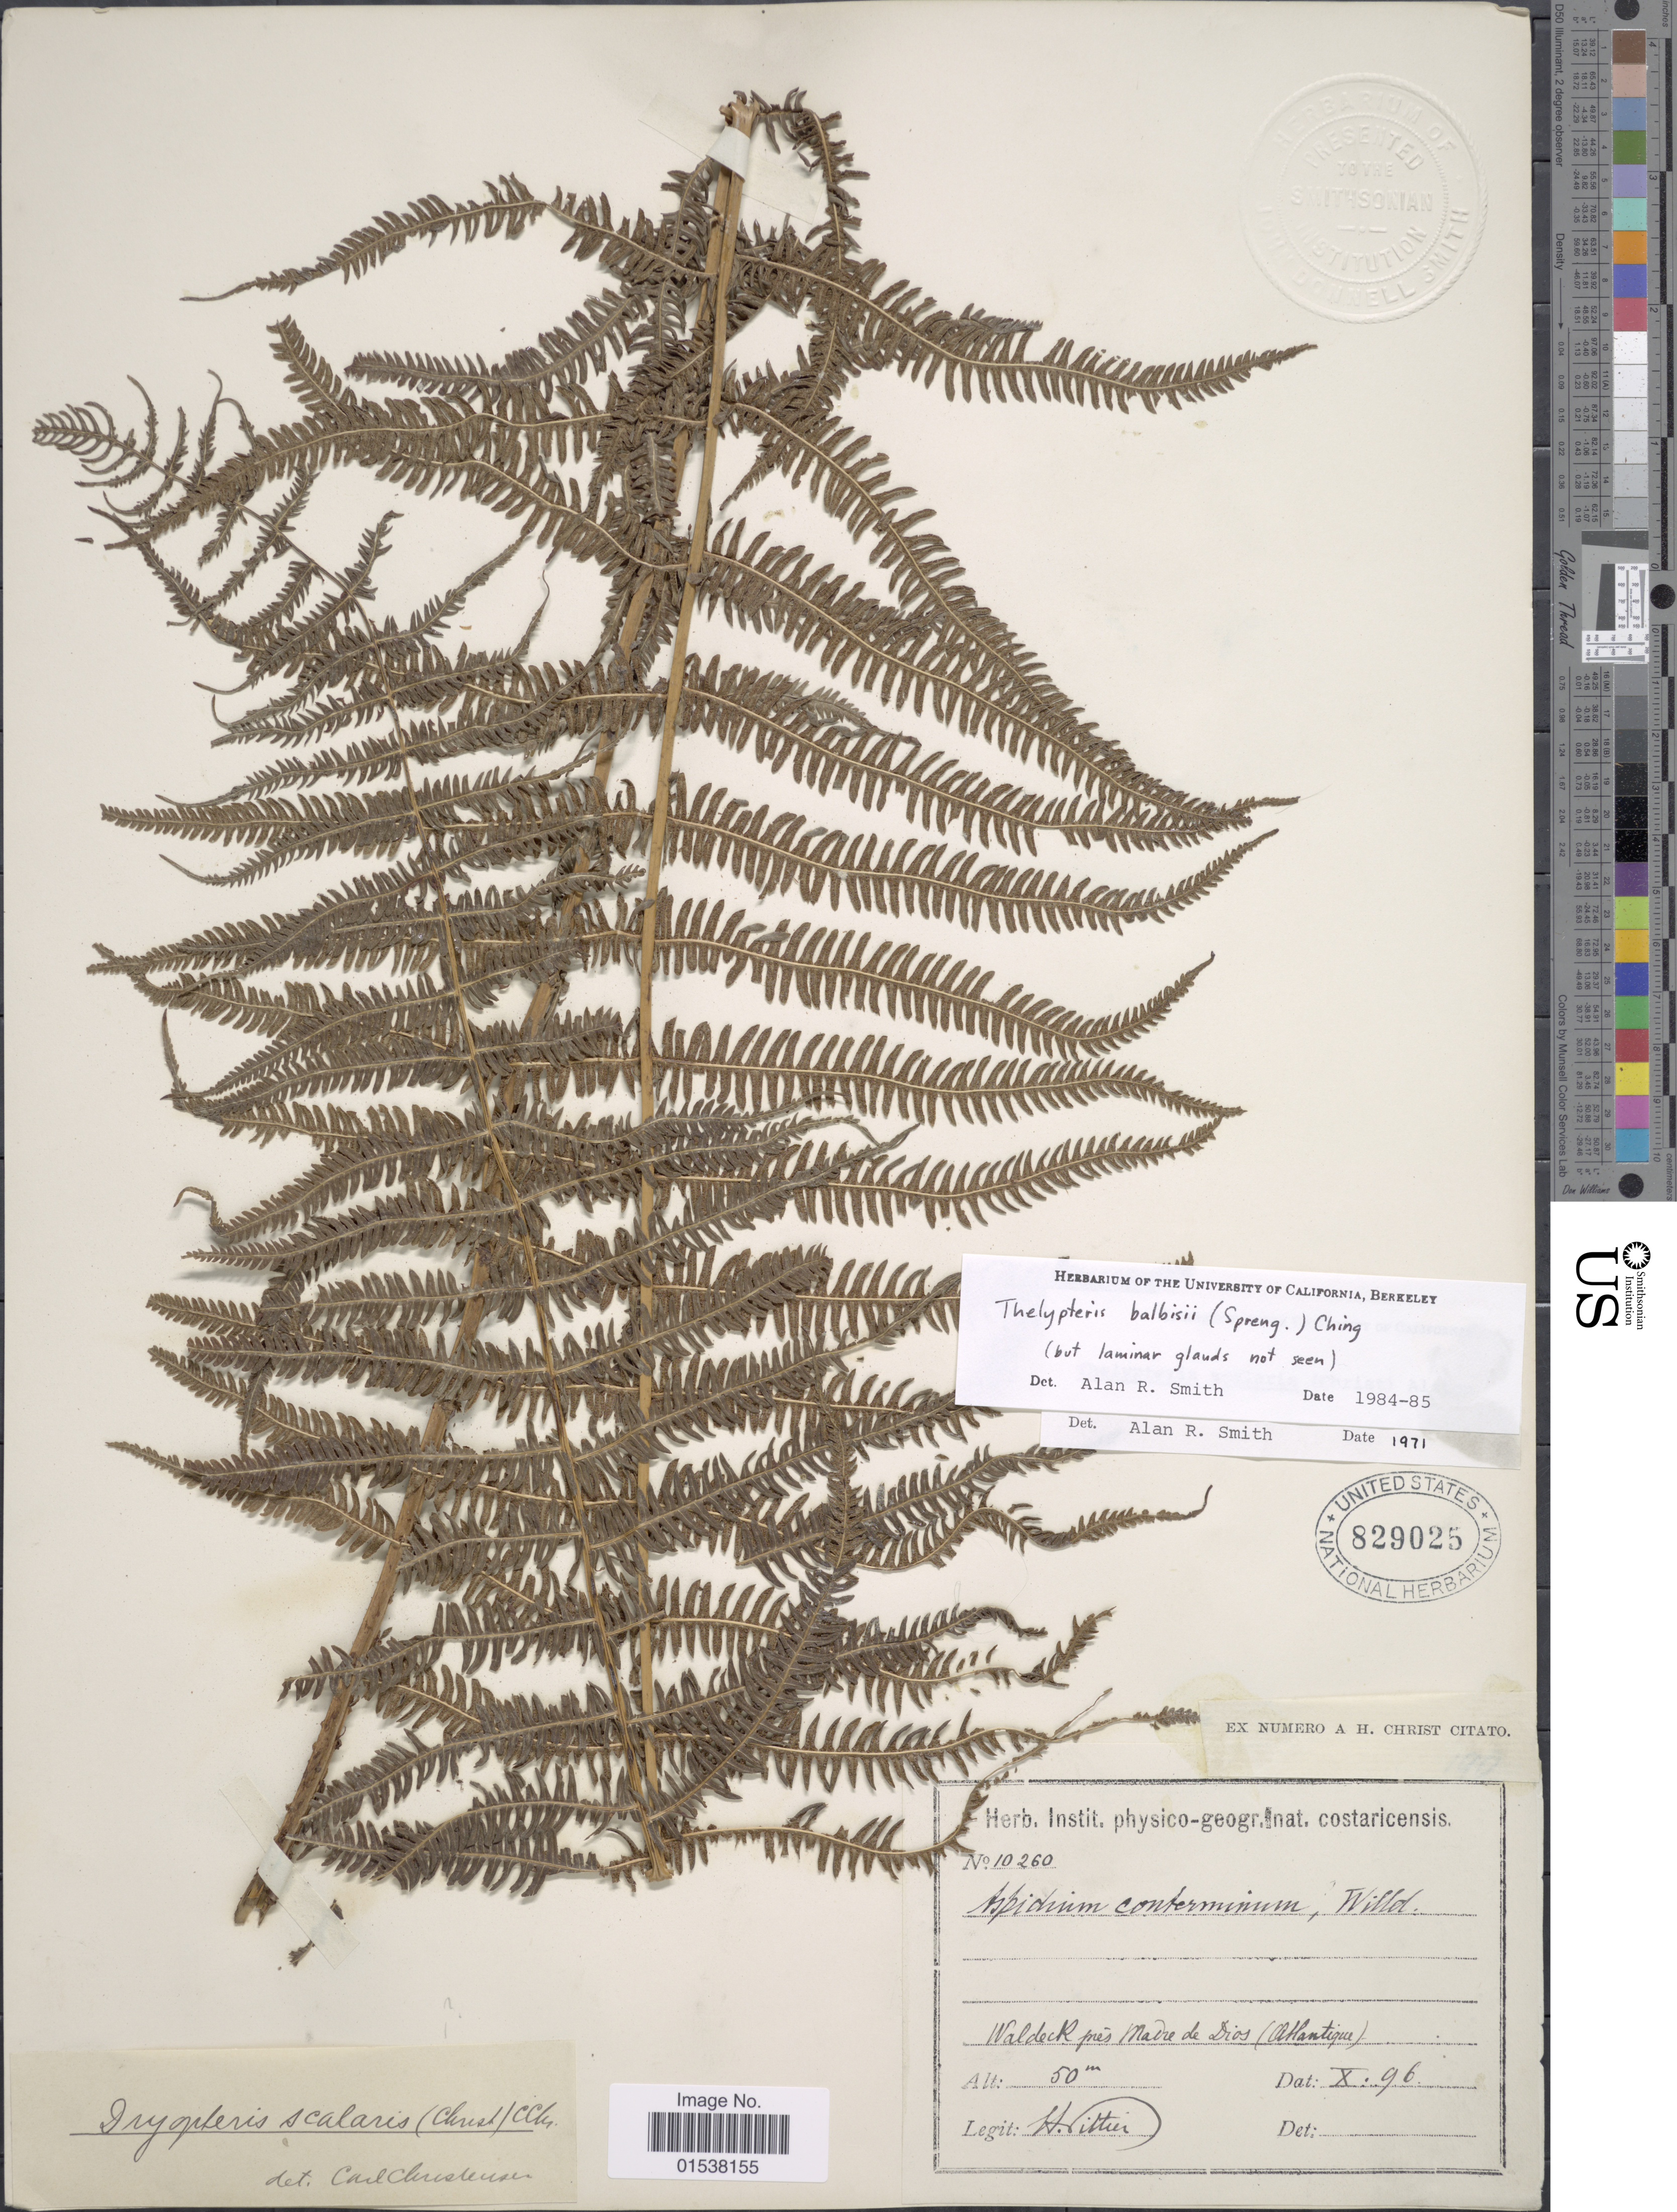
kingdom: Plantae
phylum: Tracheophyta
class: Polypodiopsida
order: Polypodiales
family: Thelypteridaceae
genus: Amauropelta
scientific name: Amauropelta balbisii (Spreng.) comb. nov., ined. 2015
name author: (Spreng.)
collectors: H. F. Pittier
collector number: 10260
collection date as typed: Transcribed d/m/y: /10/96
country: Peru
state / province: Madre de Dios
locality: Waldeck, près Madre de Dios (Atlantique)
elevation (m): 50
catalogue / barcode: US 829025